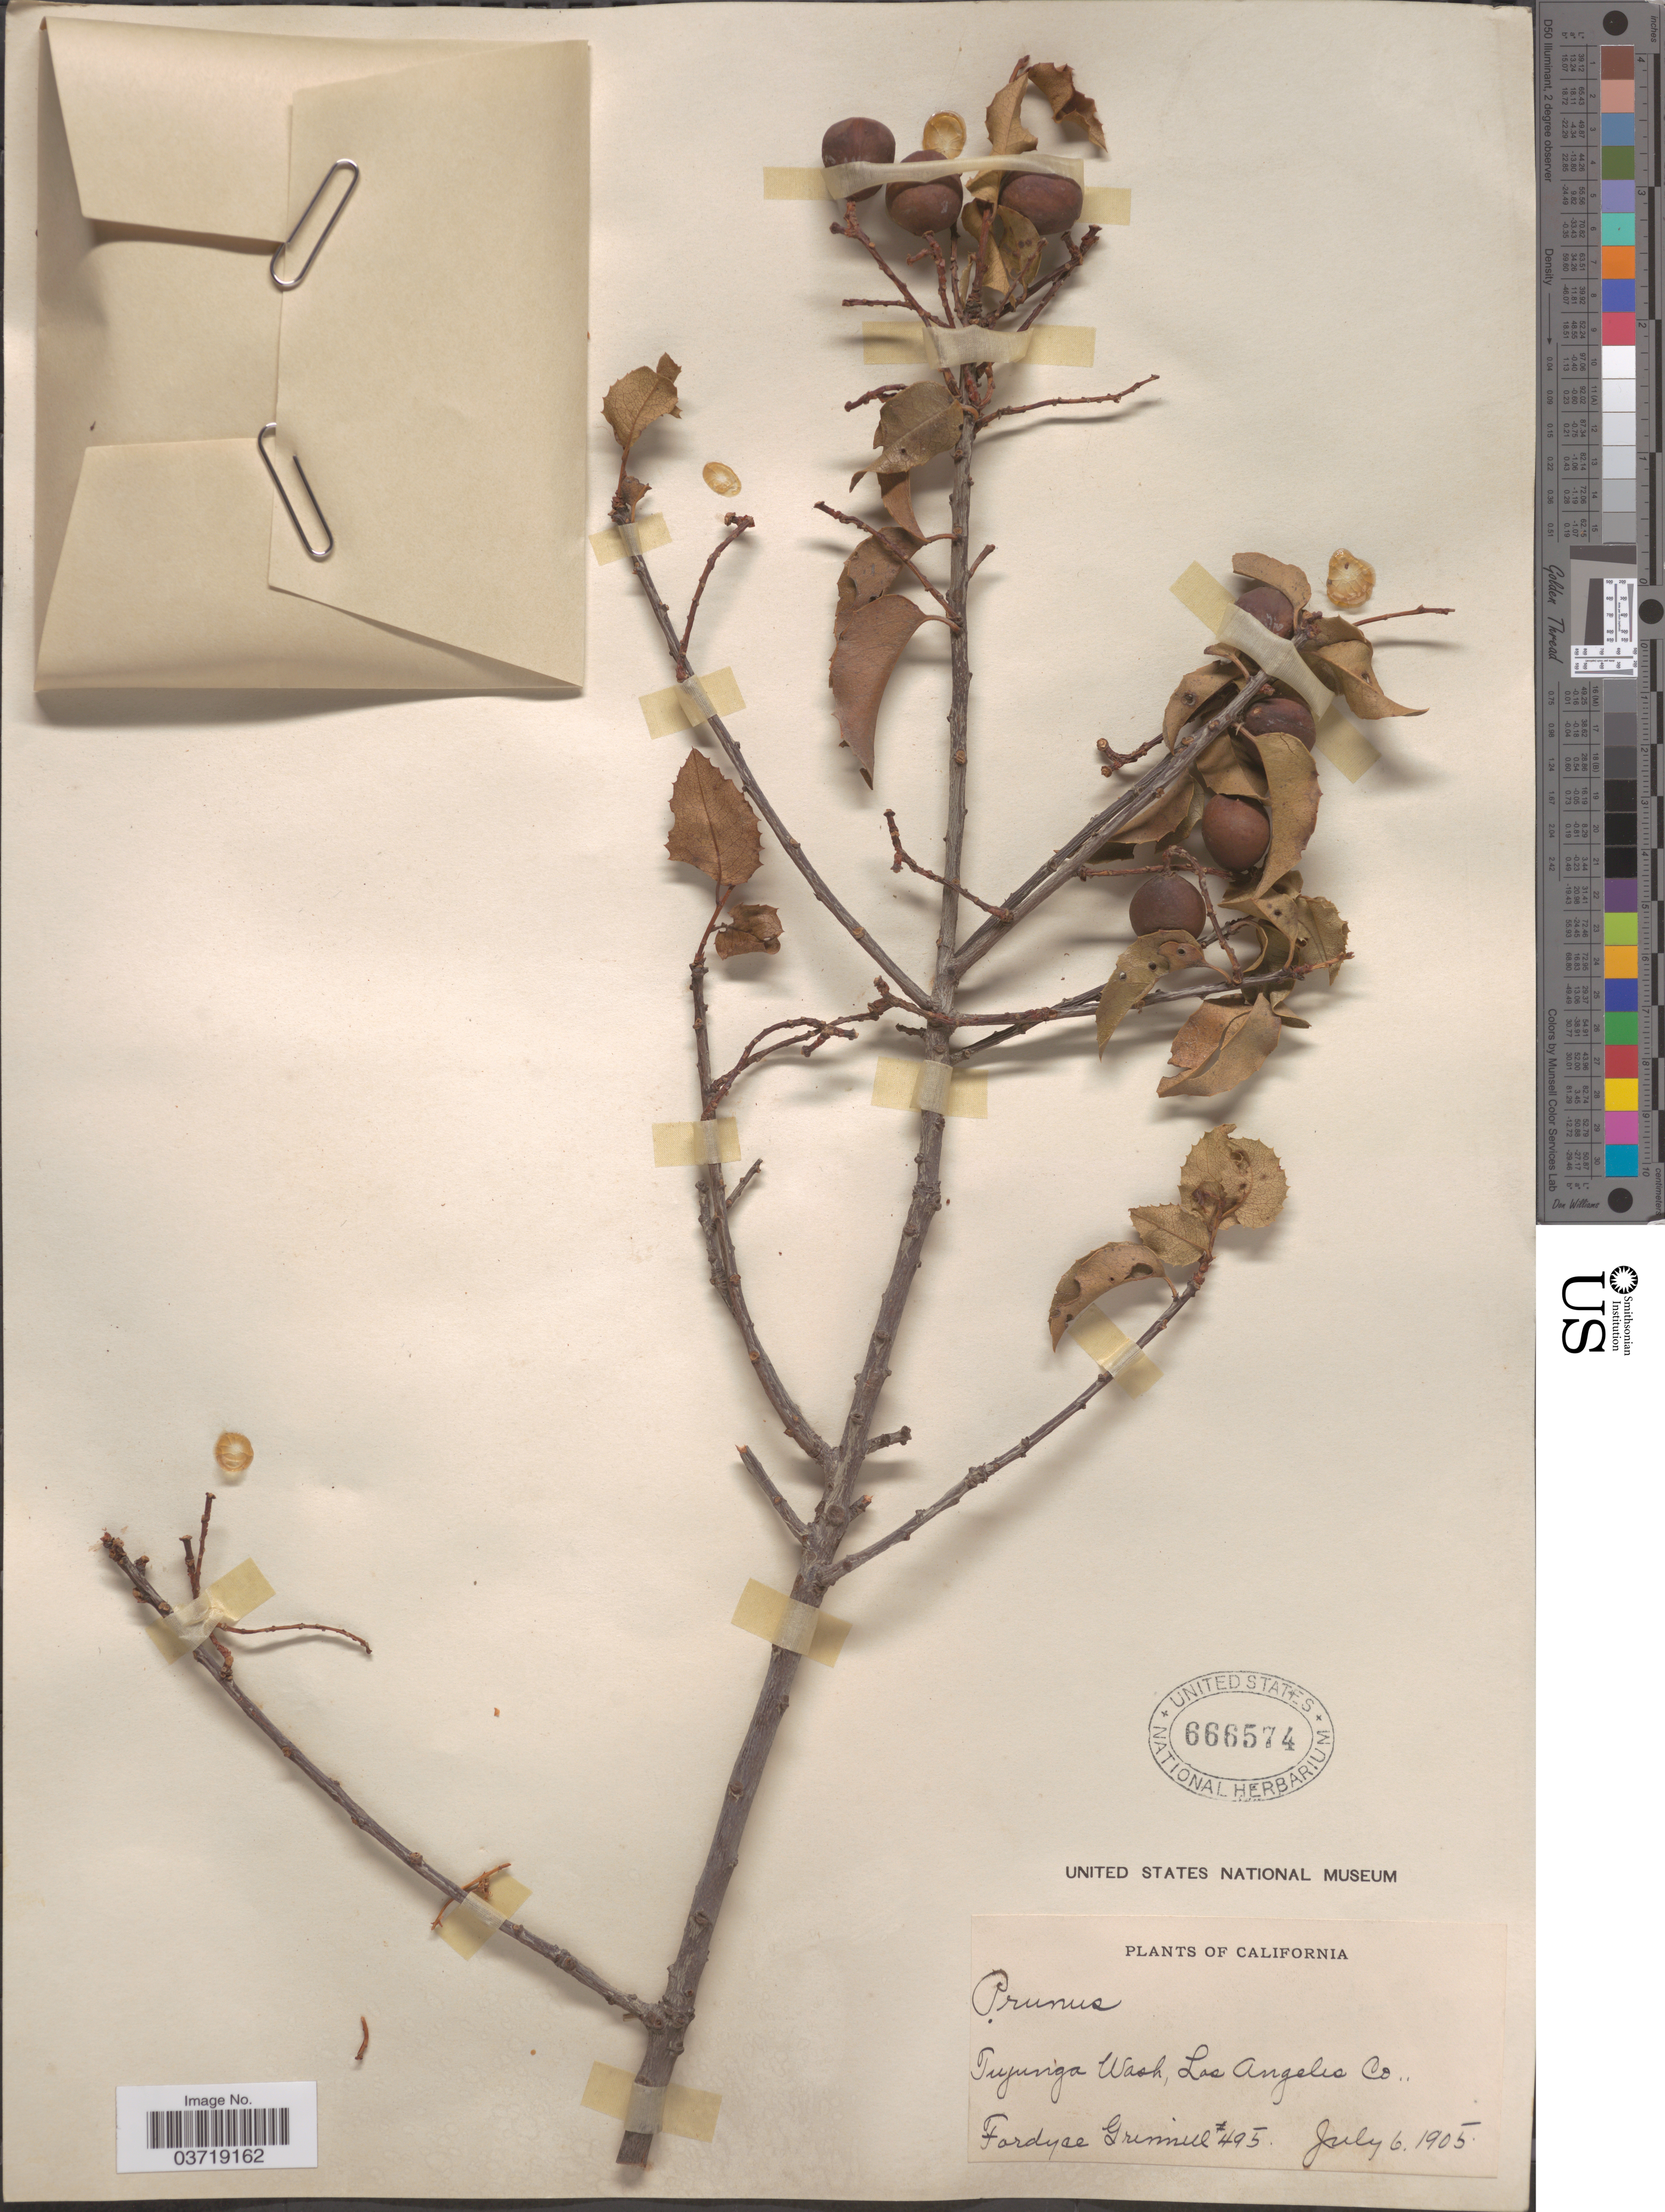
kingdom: Plantae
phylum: Tracheophyta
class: Magnoliopsida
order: Rosales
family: Rosaceae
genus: Prunus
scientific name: Prunus ilicifolia var. ilicifolia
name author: (Nutt. ex Hook. & Arn.) D. Dietr.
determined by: Strong, Mark T., (BOT), Smithsonian Institution - National Museum of Natural History (UNITED STATES)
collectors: F. Grinnell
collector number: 495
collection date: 1905-07-06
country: United States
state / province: California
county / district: Los Angeles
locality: Tujunga Wash, Los Angeles Co.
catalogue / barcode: US 666574